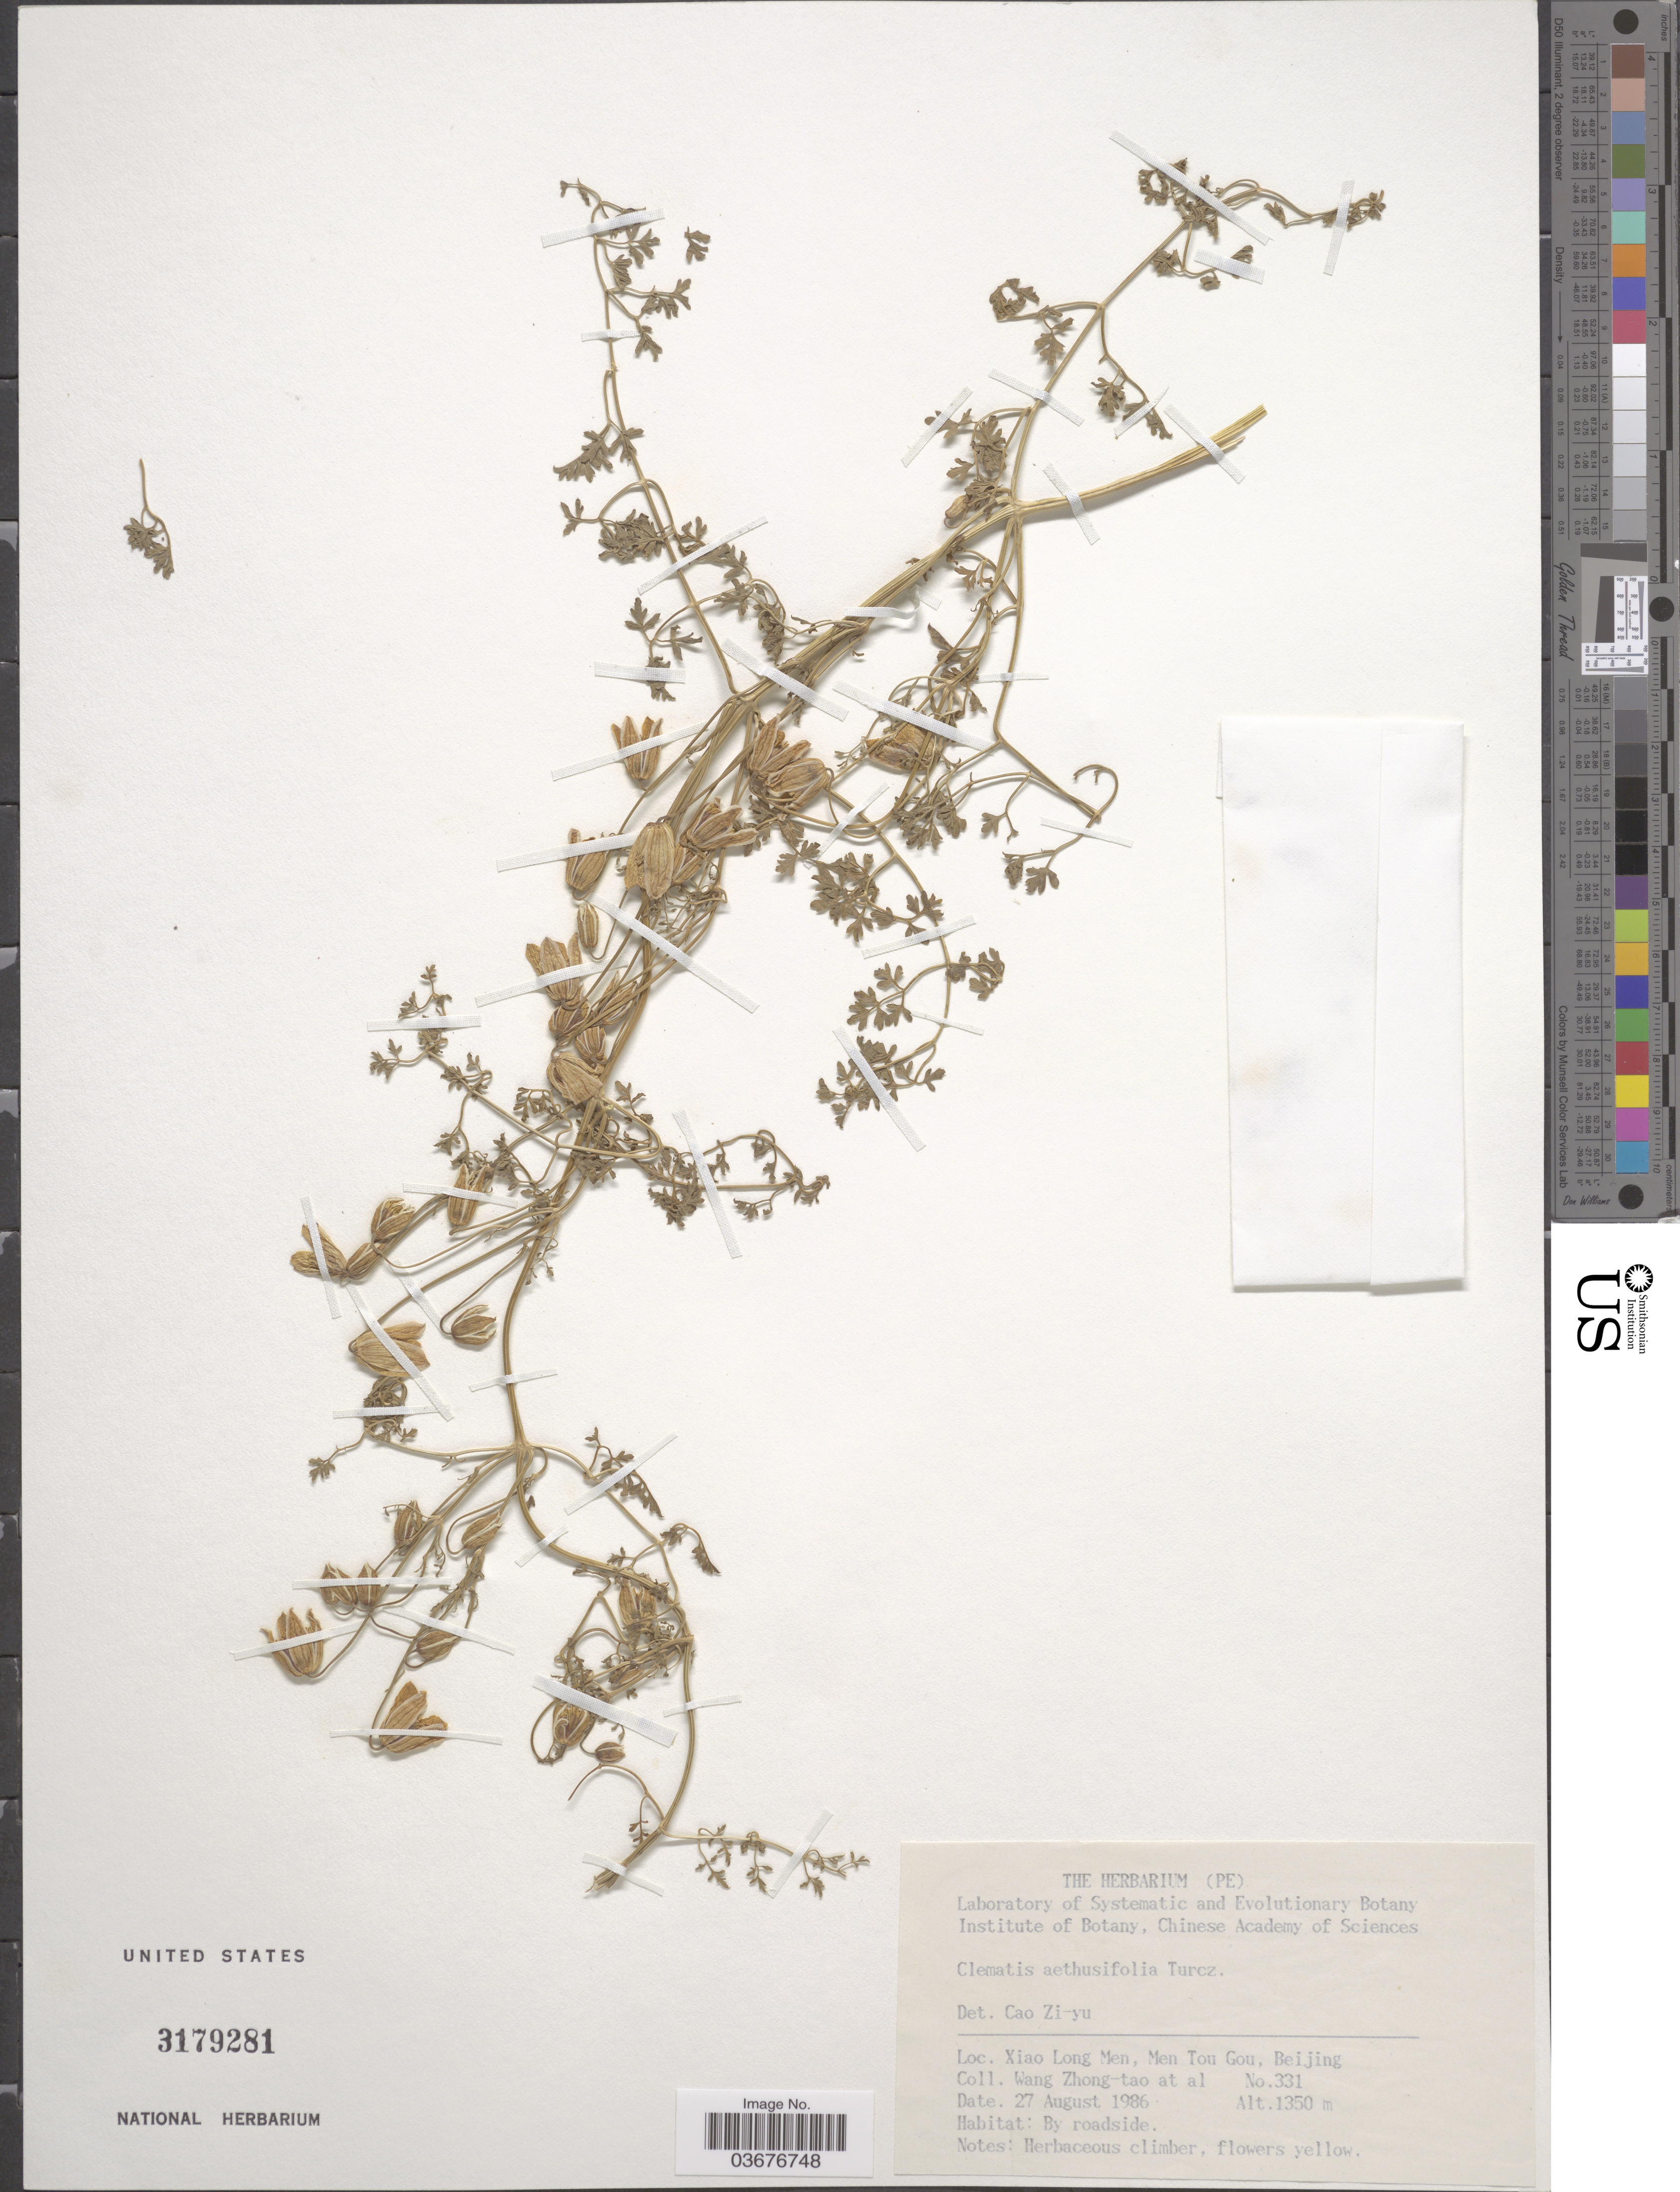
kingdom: Plantae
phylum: Tracheophyta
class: Magnoliopsida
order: Ranunculales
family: Ranunculaceae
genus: Clematis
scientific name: Clematis aethusifolia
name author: Turcz.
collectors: W. Zhong-Tao & et al.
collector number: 331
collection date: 1986-08-27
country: China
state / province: Beijing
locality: Xiao Long Men, Men Tou Gou, Beijing.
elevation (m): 1350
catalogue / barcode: US 3179281